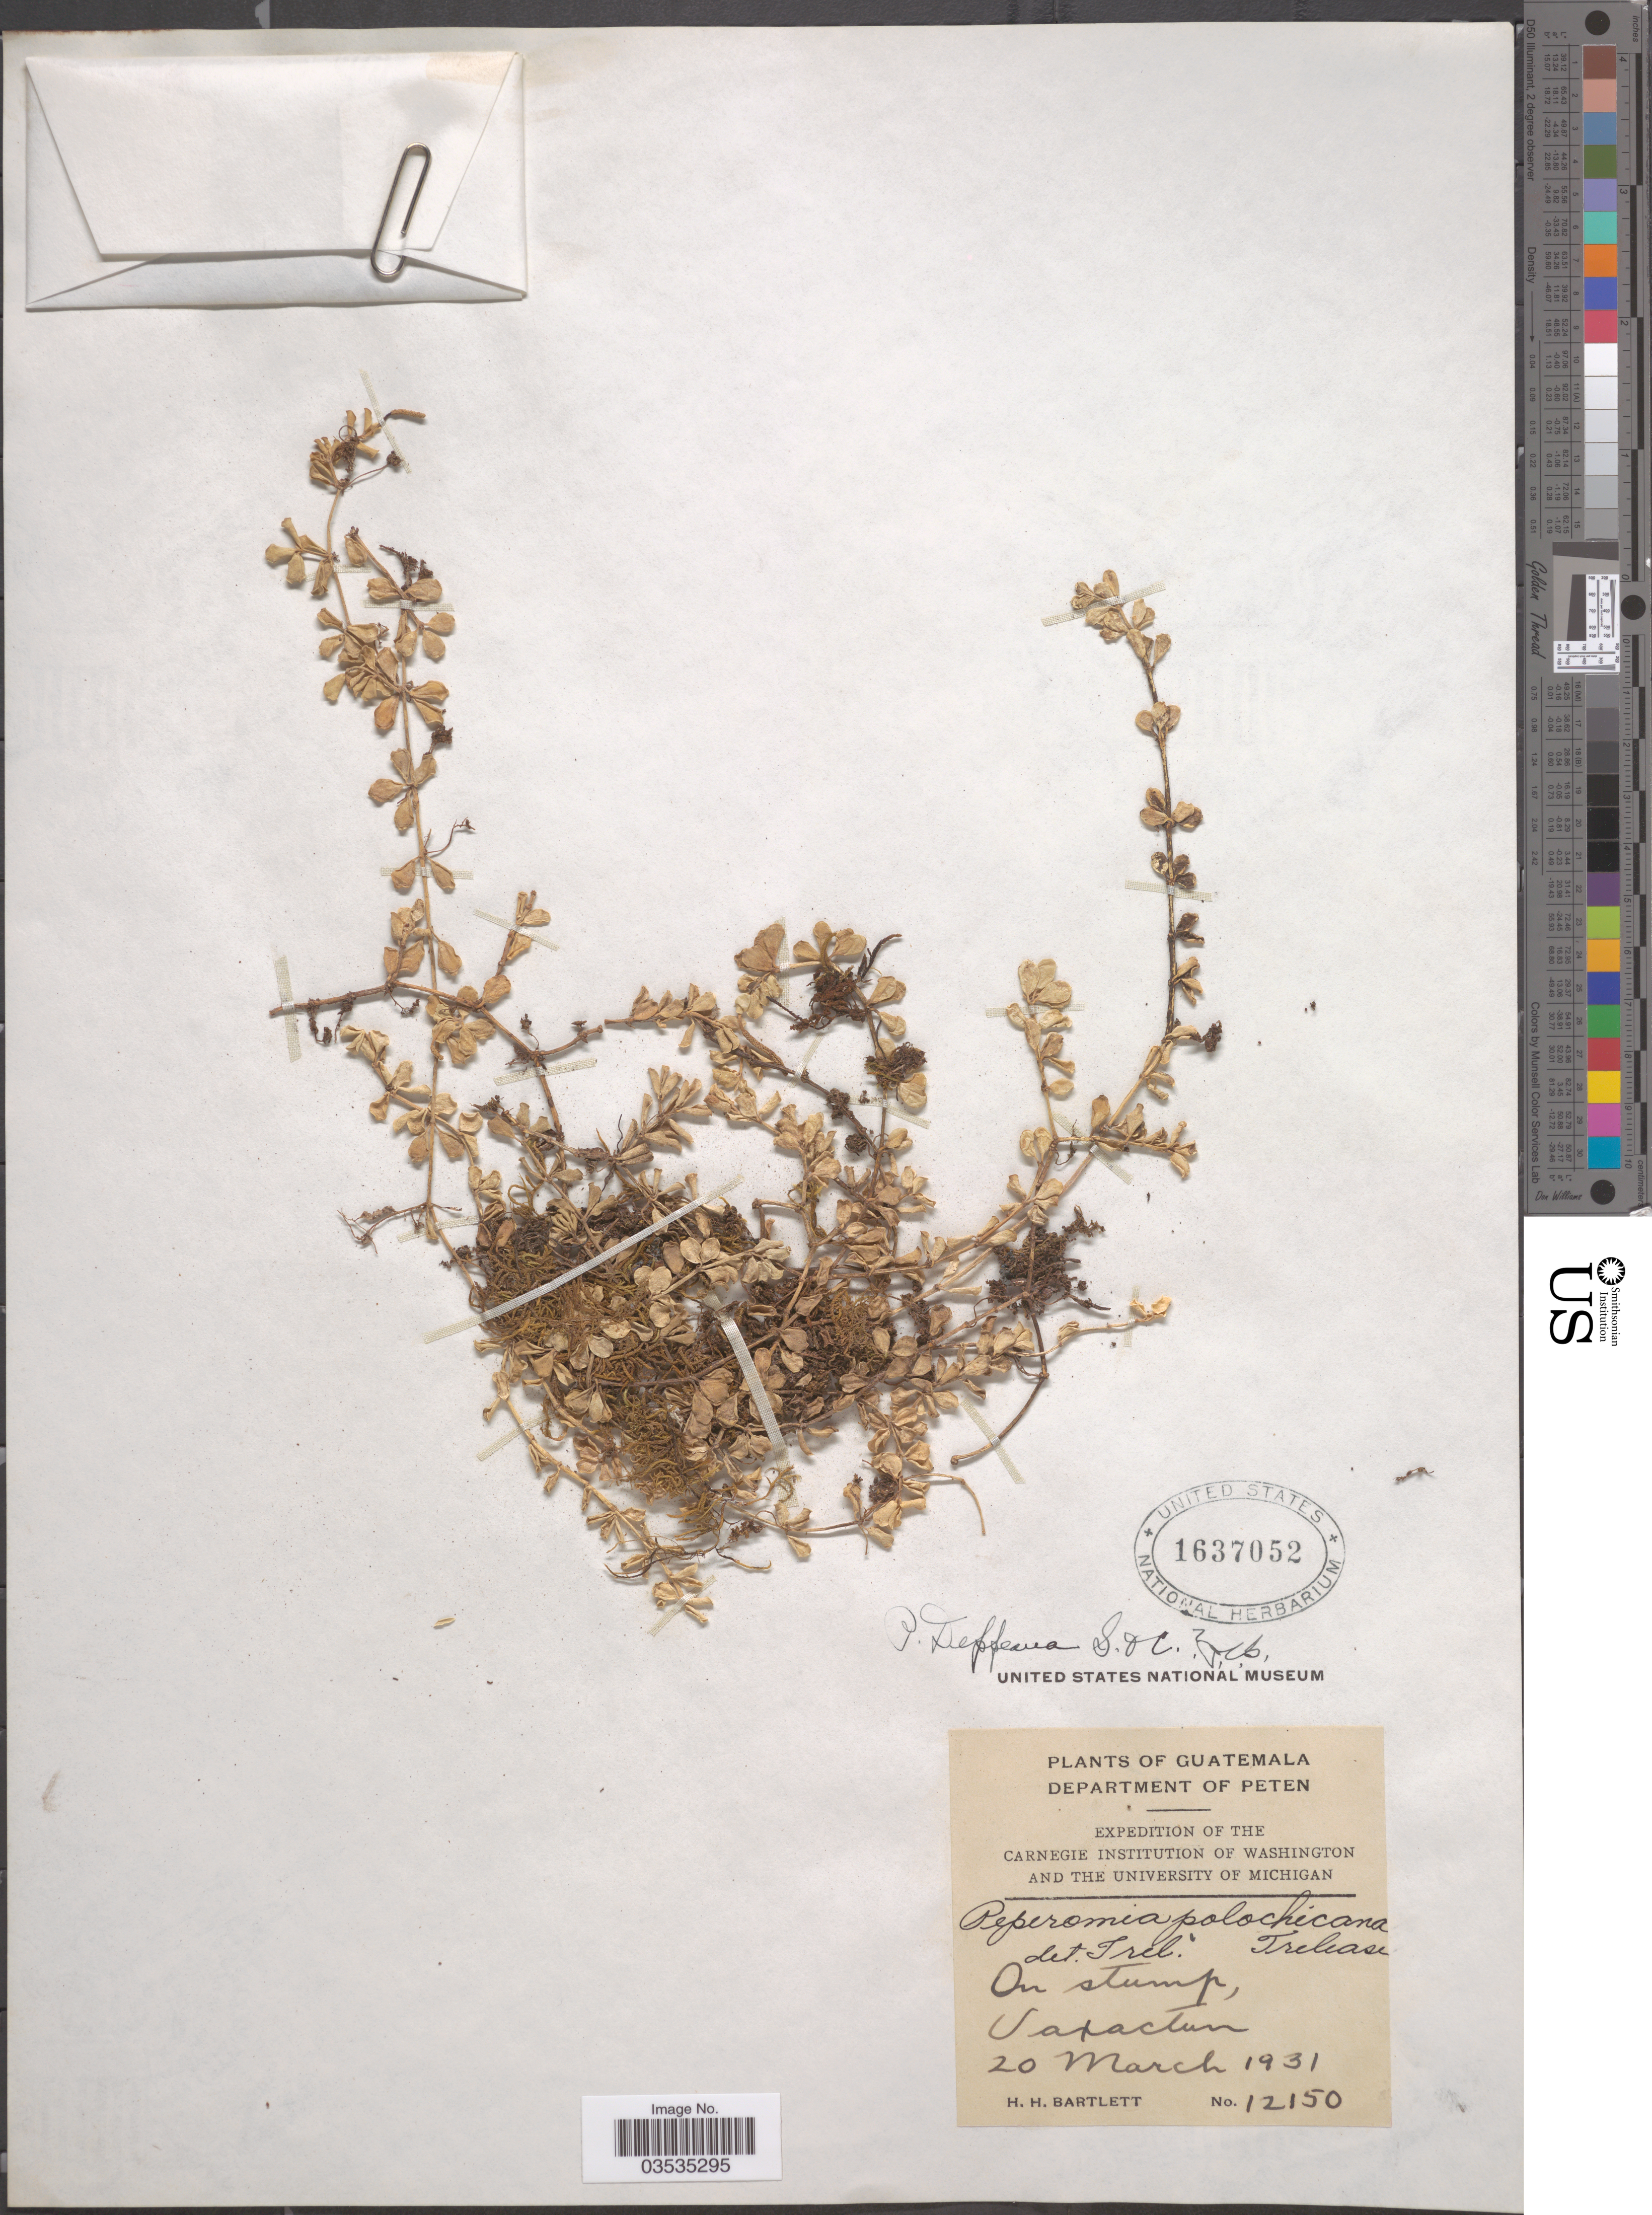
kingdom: Plantae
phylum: Tracheophyta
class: Magnoliopsida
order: Piperales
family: Piperaceae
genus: Peperomia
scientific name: Peperomia deppeana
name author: Schltdl. & Cham.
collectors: H. H. Bartlett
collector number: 12150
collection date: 1931-03-20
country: Guatemala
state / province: El Peten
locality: Department of Peten. Uaxactun.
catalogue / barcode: US 1637052